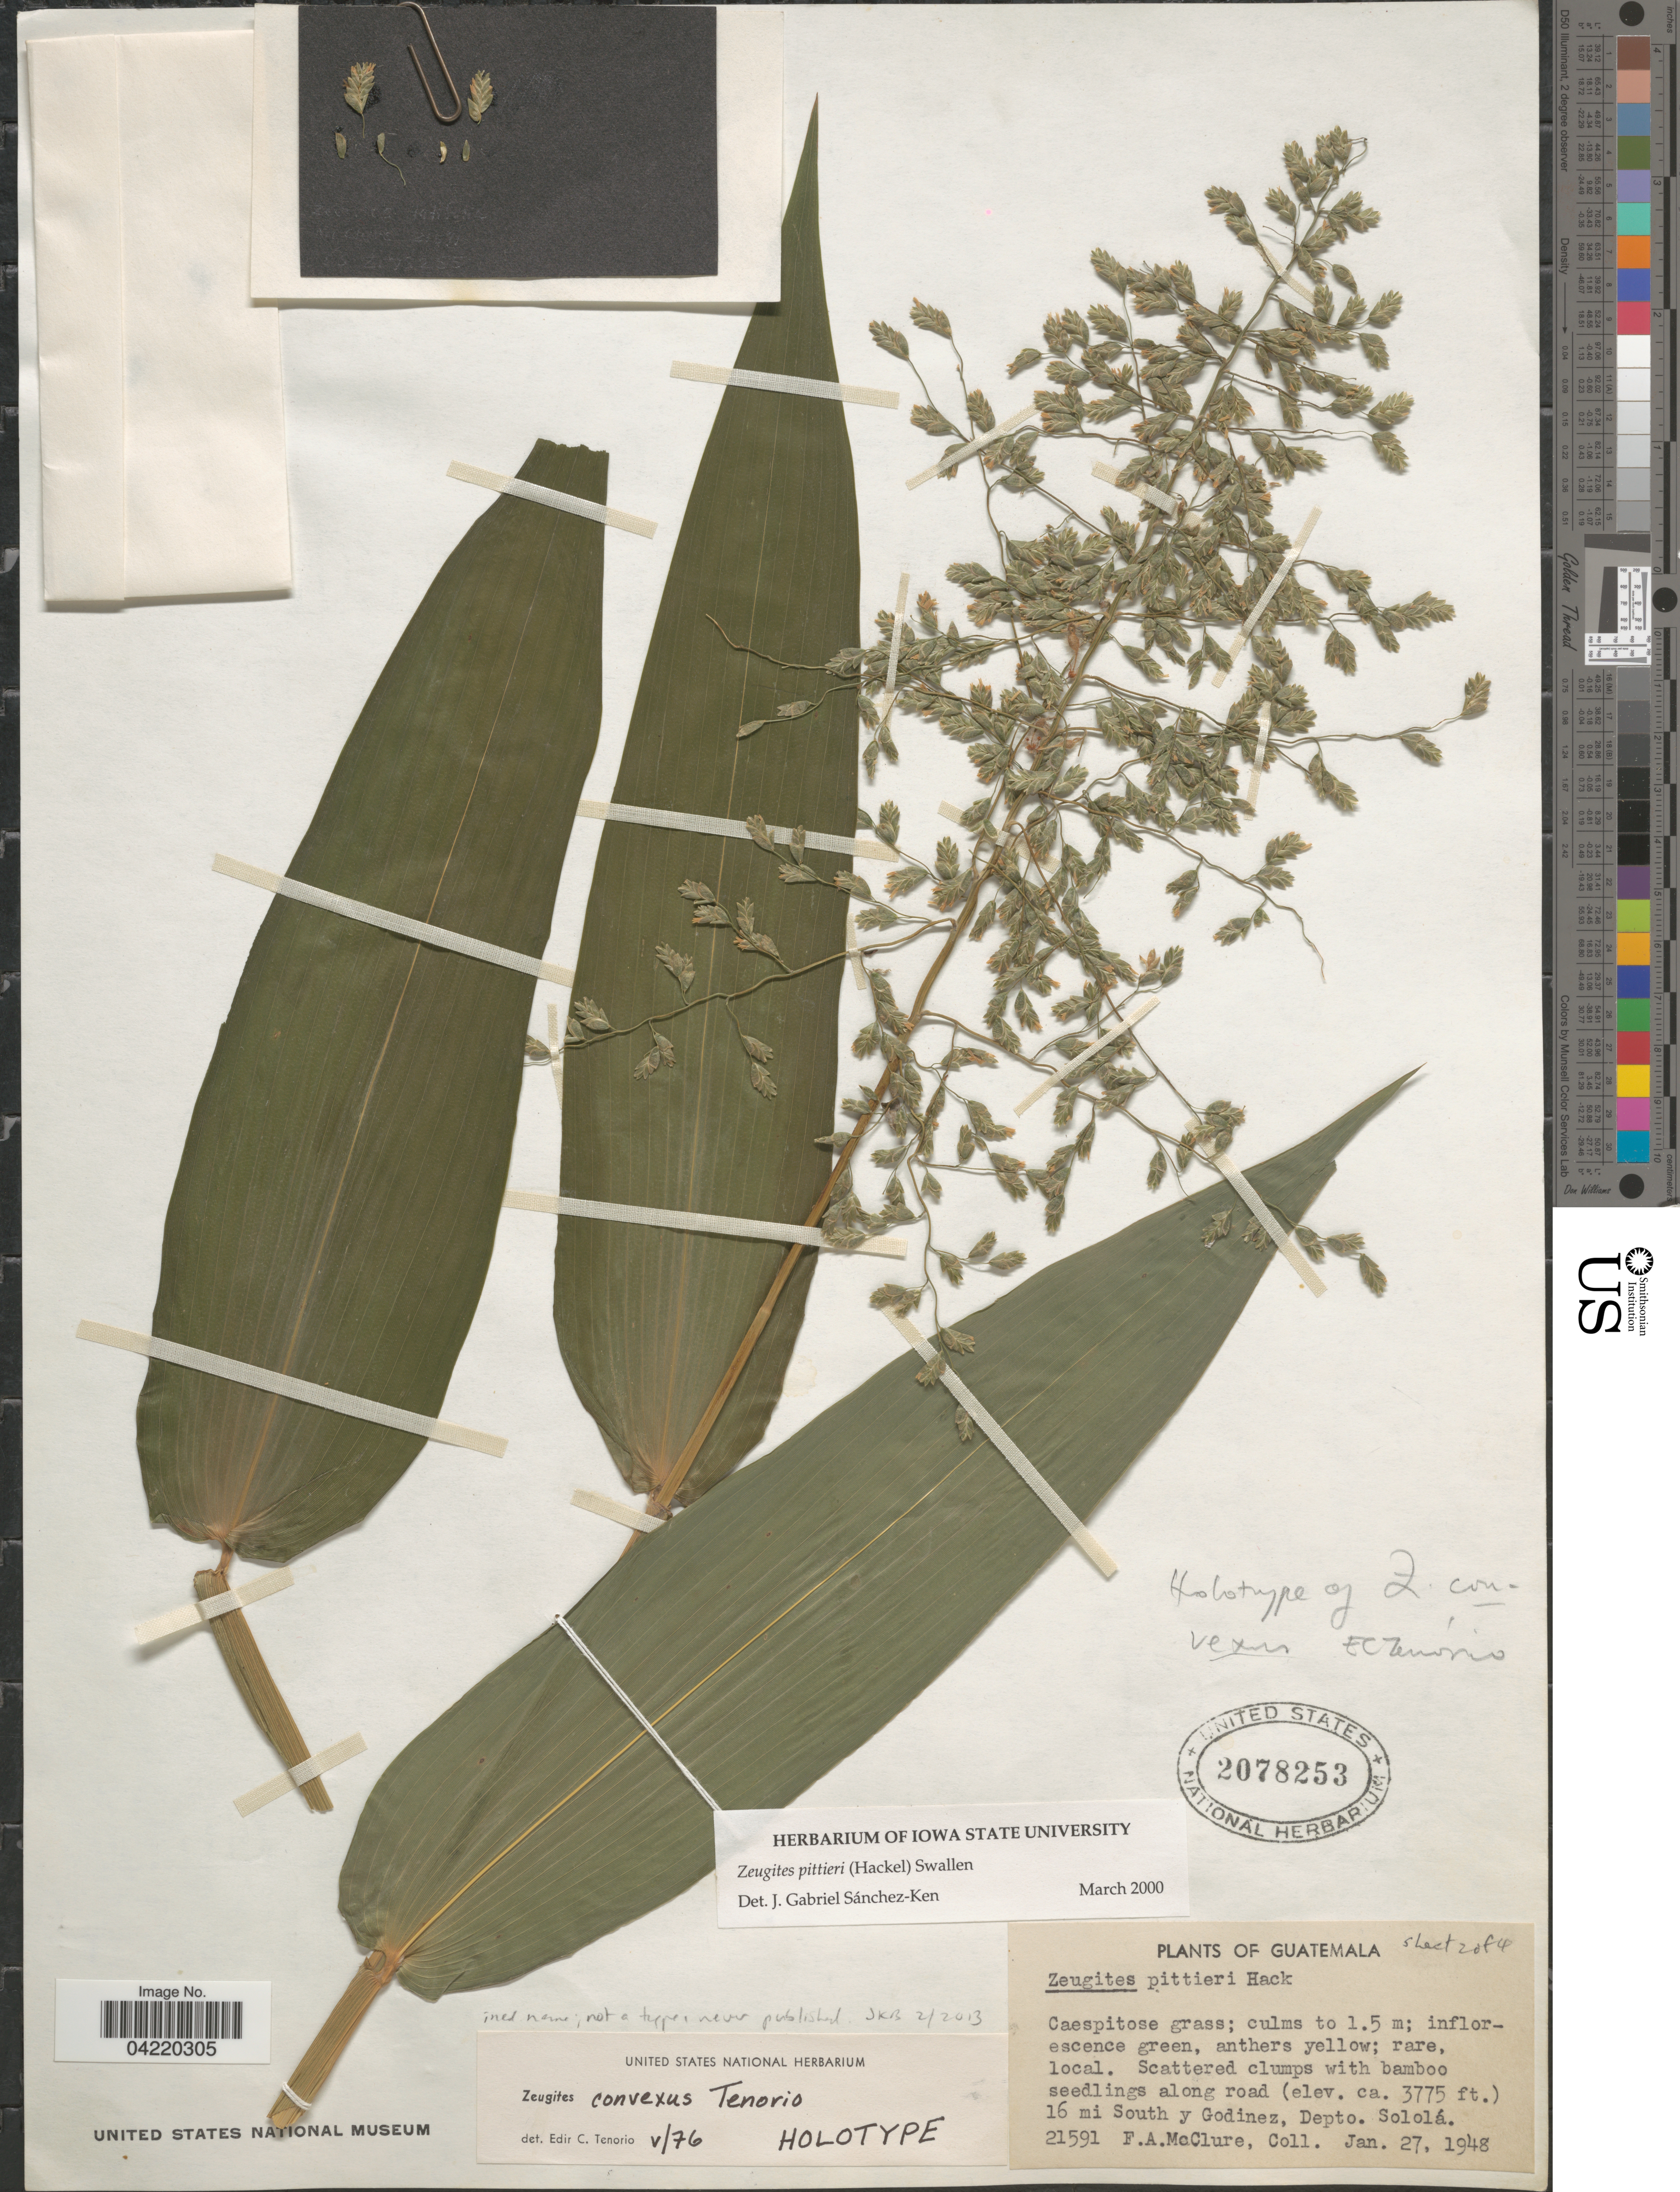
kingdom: Plantae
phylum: Tracheophyta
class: Liliopsida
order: Poales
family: Poaceae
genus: Zeugites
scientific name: Zeugites pittieri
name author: Hack.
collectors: F. A. McClure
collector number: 21591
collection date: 1948-01-27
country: Guatemala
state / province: Solola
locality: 16 mi South y Godinez, Depto. Sololá.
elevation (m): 1151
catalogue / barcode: US 2078253